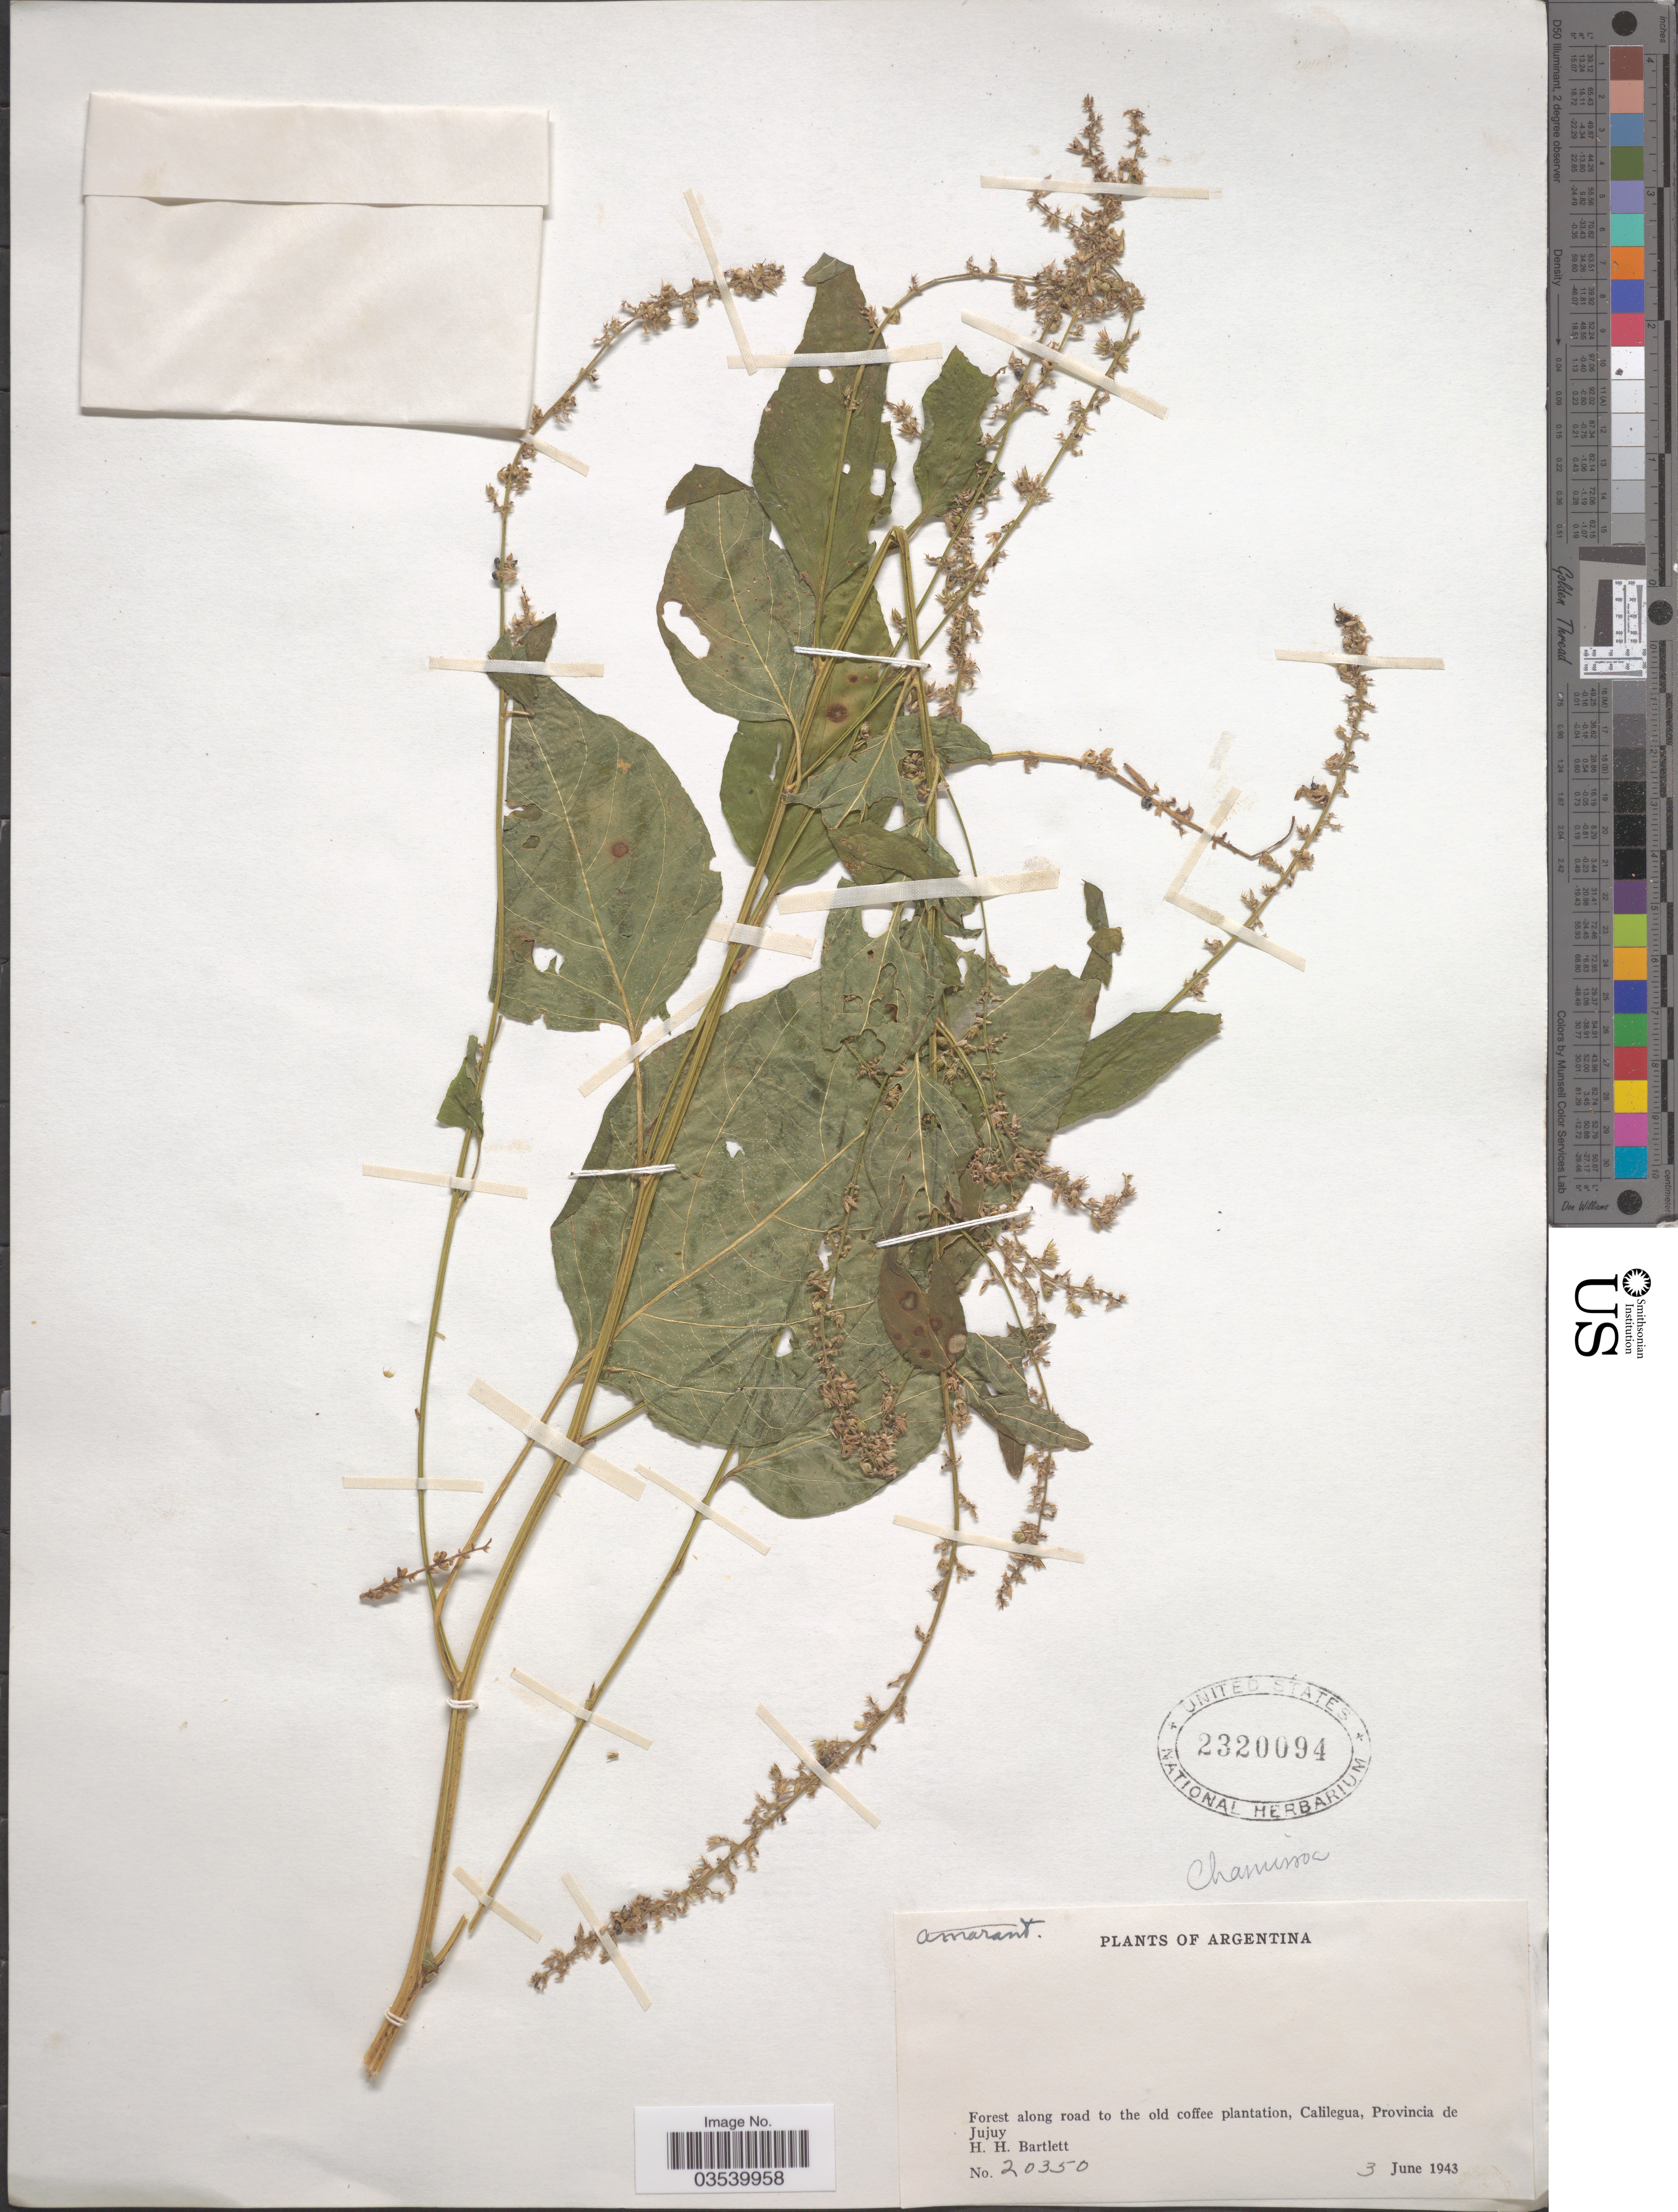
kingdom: Plantae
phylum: Tracheophyta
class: Magnoliopsida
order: Caryophyllales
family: Amaranthaceae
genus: Chamissoa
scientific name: Chamissoa sp.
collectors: H. H. Bartlett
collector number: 20350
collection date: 1943-06-03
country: Argentina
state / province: Jujuy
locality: Forest along road to the old coffee plantation, Calilegua.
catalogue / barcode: US 2320094